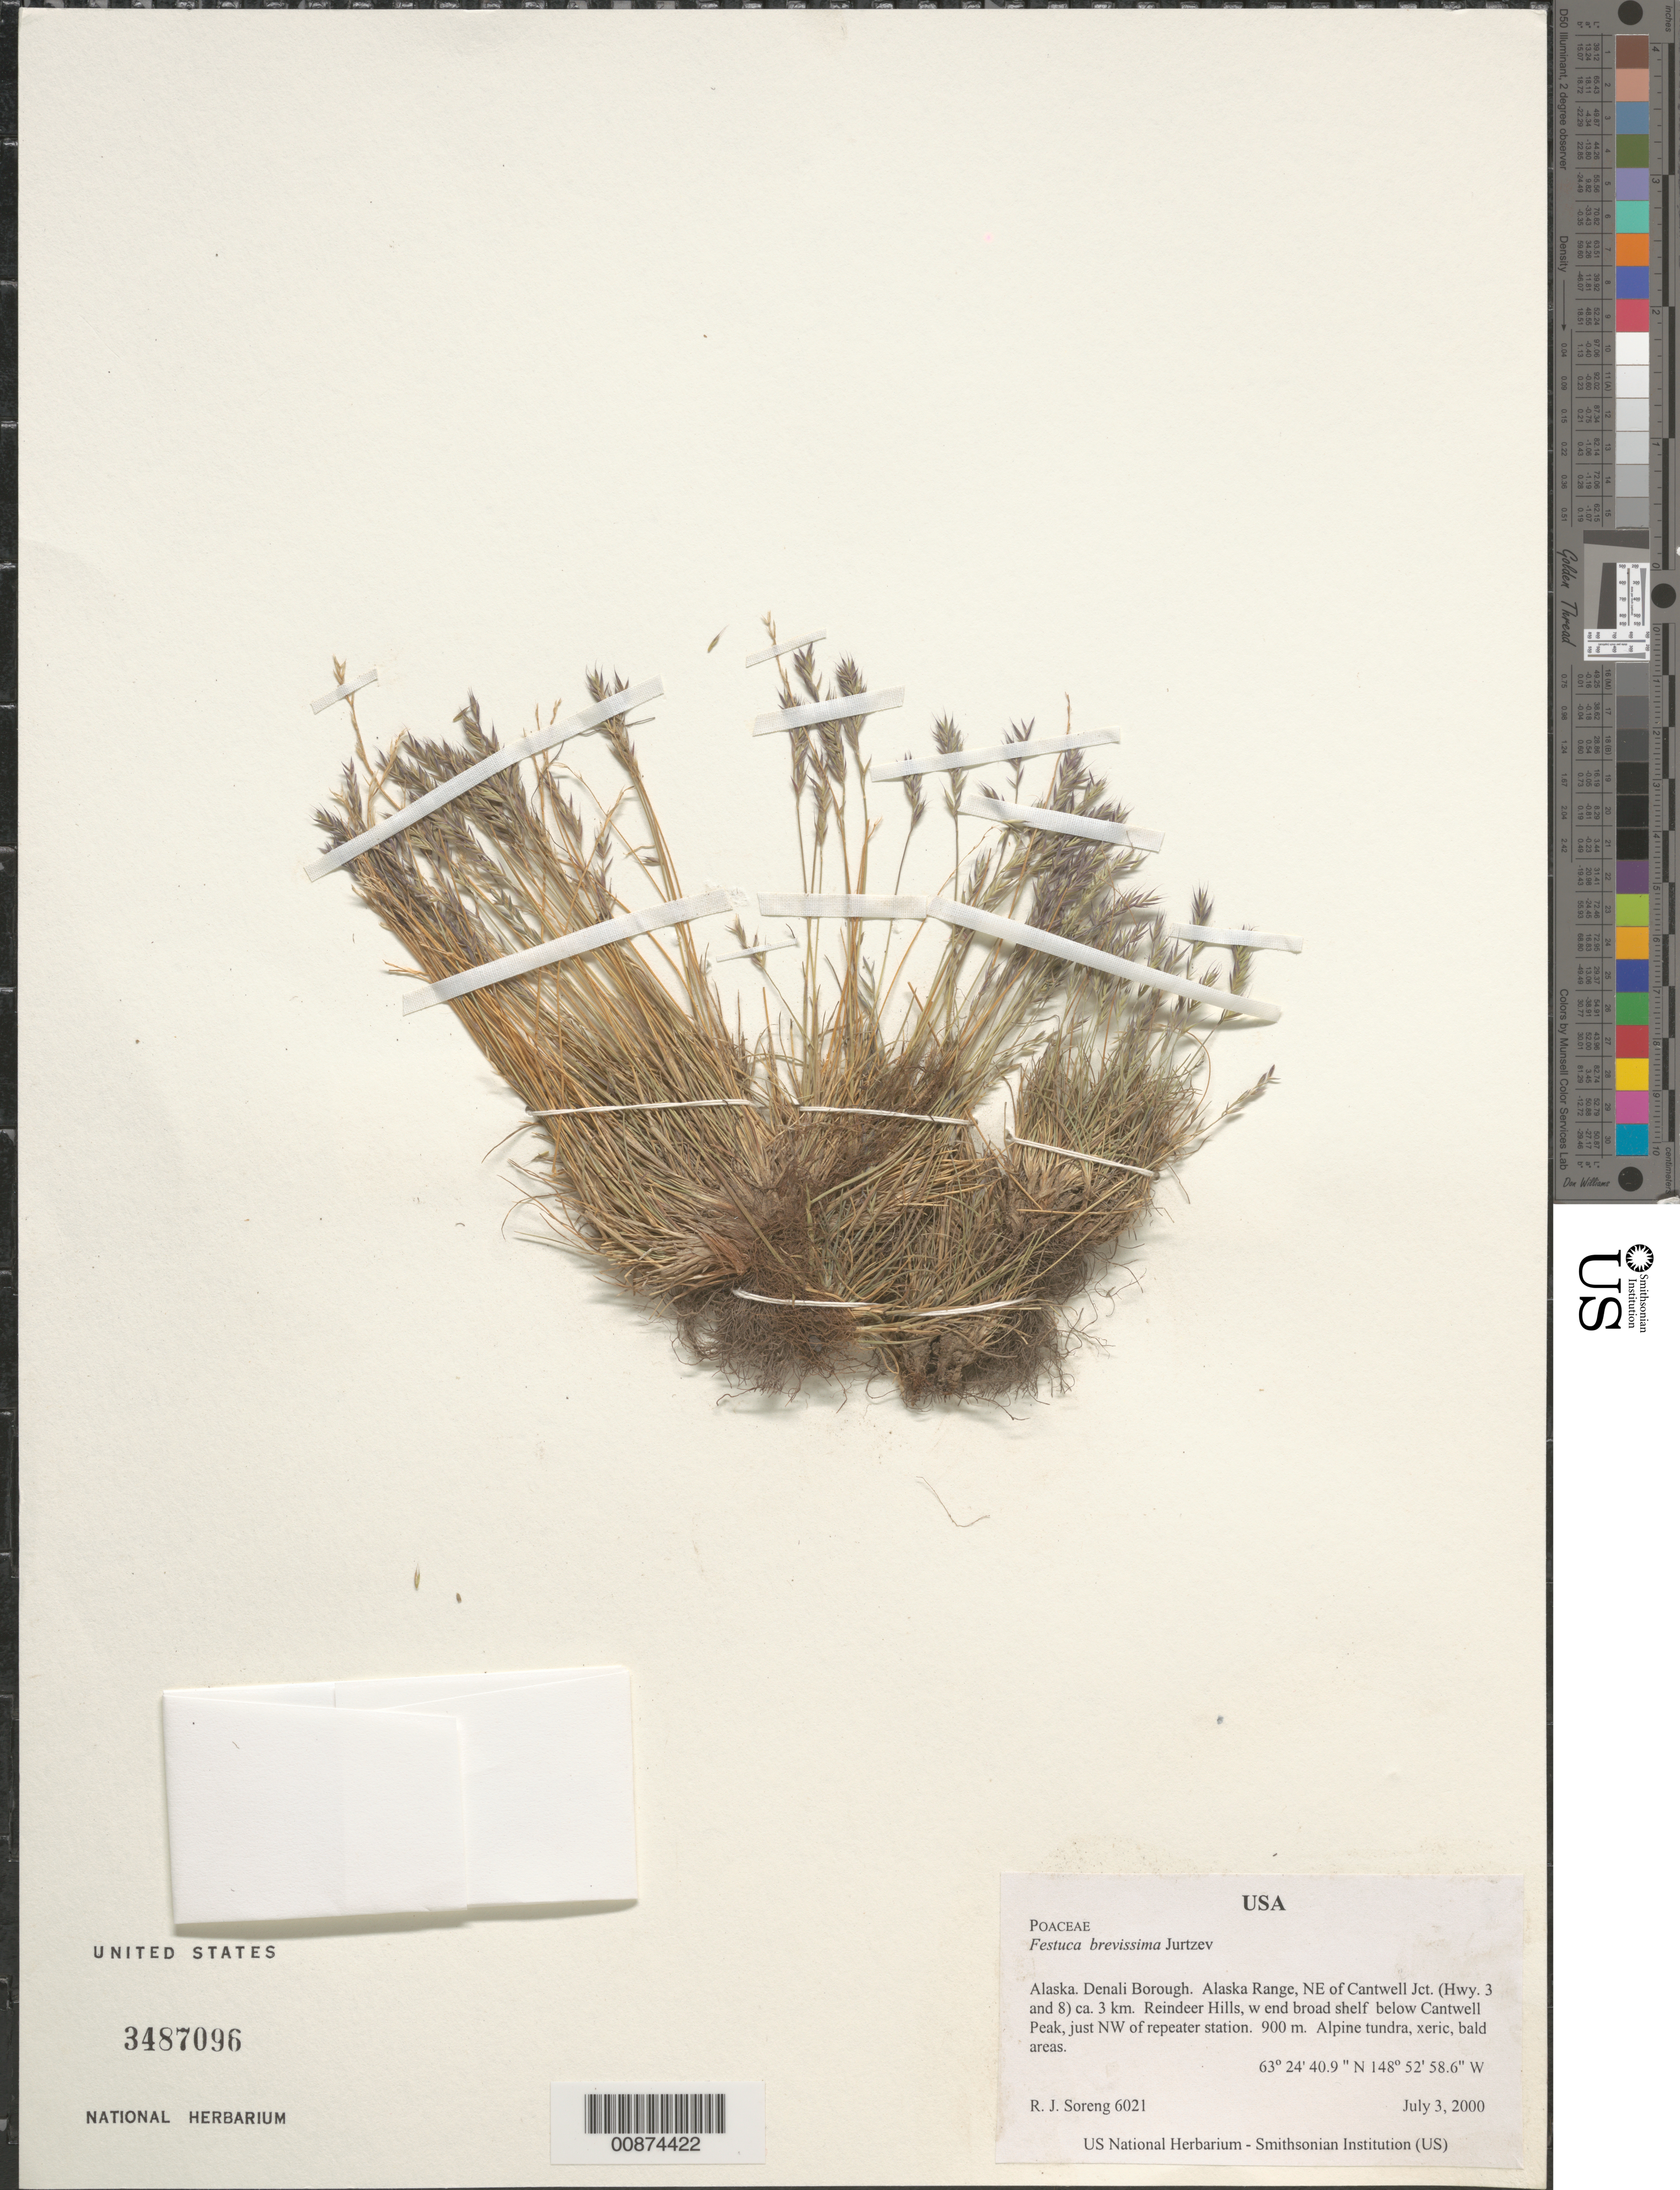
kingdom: Plantae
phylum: Tracheophyta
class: Liliopsida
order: Poales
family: Poaceae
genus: Festuca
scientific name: Festuca brevissima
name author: Jurtzev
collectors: R. J. Soreng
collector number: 6021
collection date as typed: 03 Jul 2000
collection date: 2000-07-03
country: United States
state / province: Alaska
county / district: Denali Borough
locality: Alaska Range, NE of Cantwell Jct. (Hwy. 3 and 8) ca. 3 km Reindeer Hills, w end broad shelf below Cantwell Peak, just NW of repeater station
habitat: Alpine tundra, xeric, bald areas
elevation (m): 900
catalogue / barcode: US 3487096